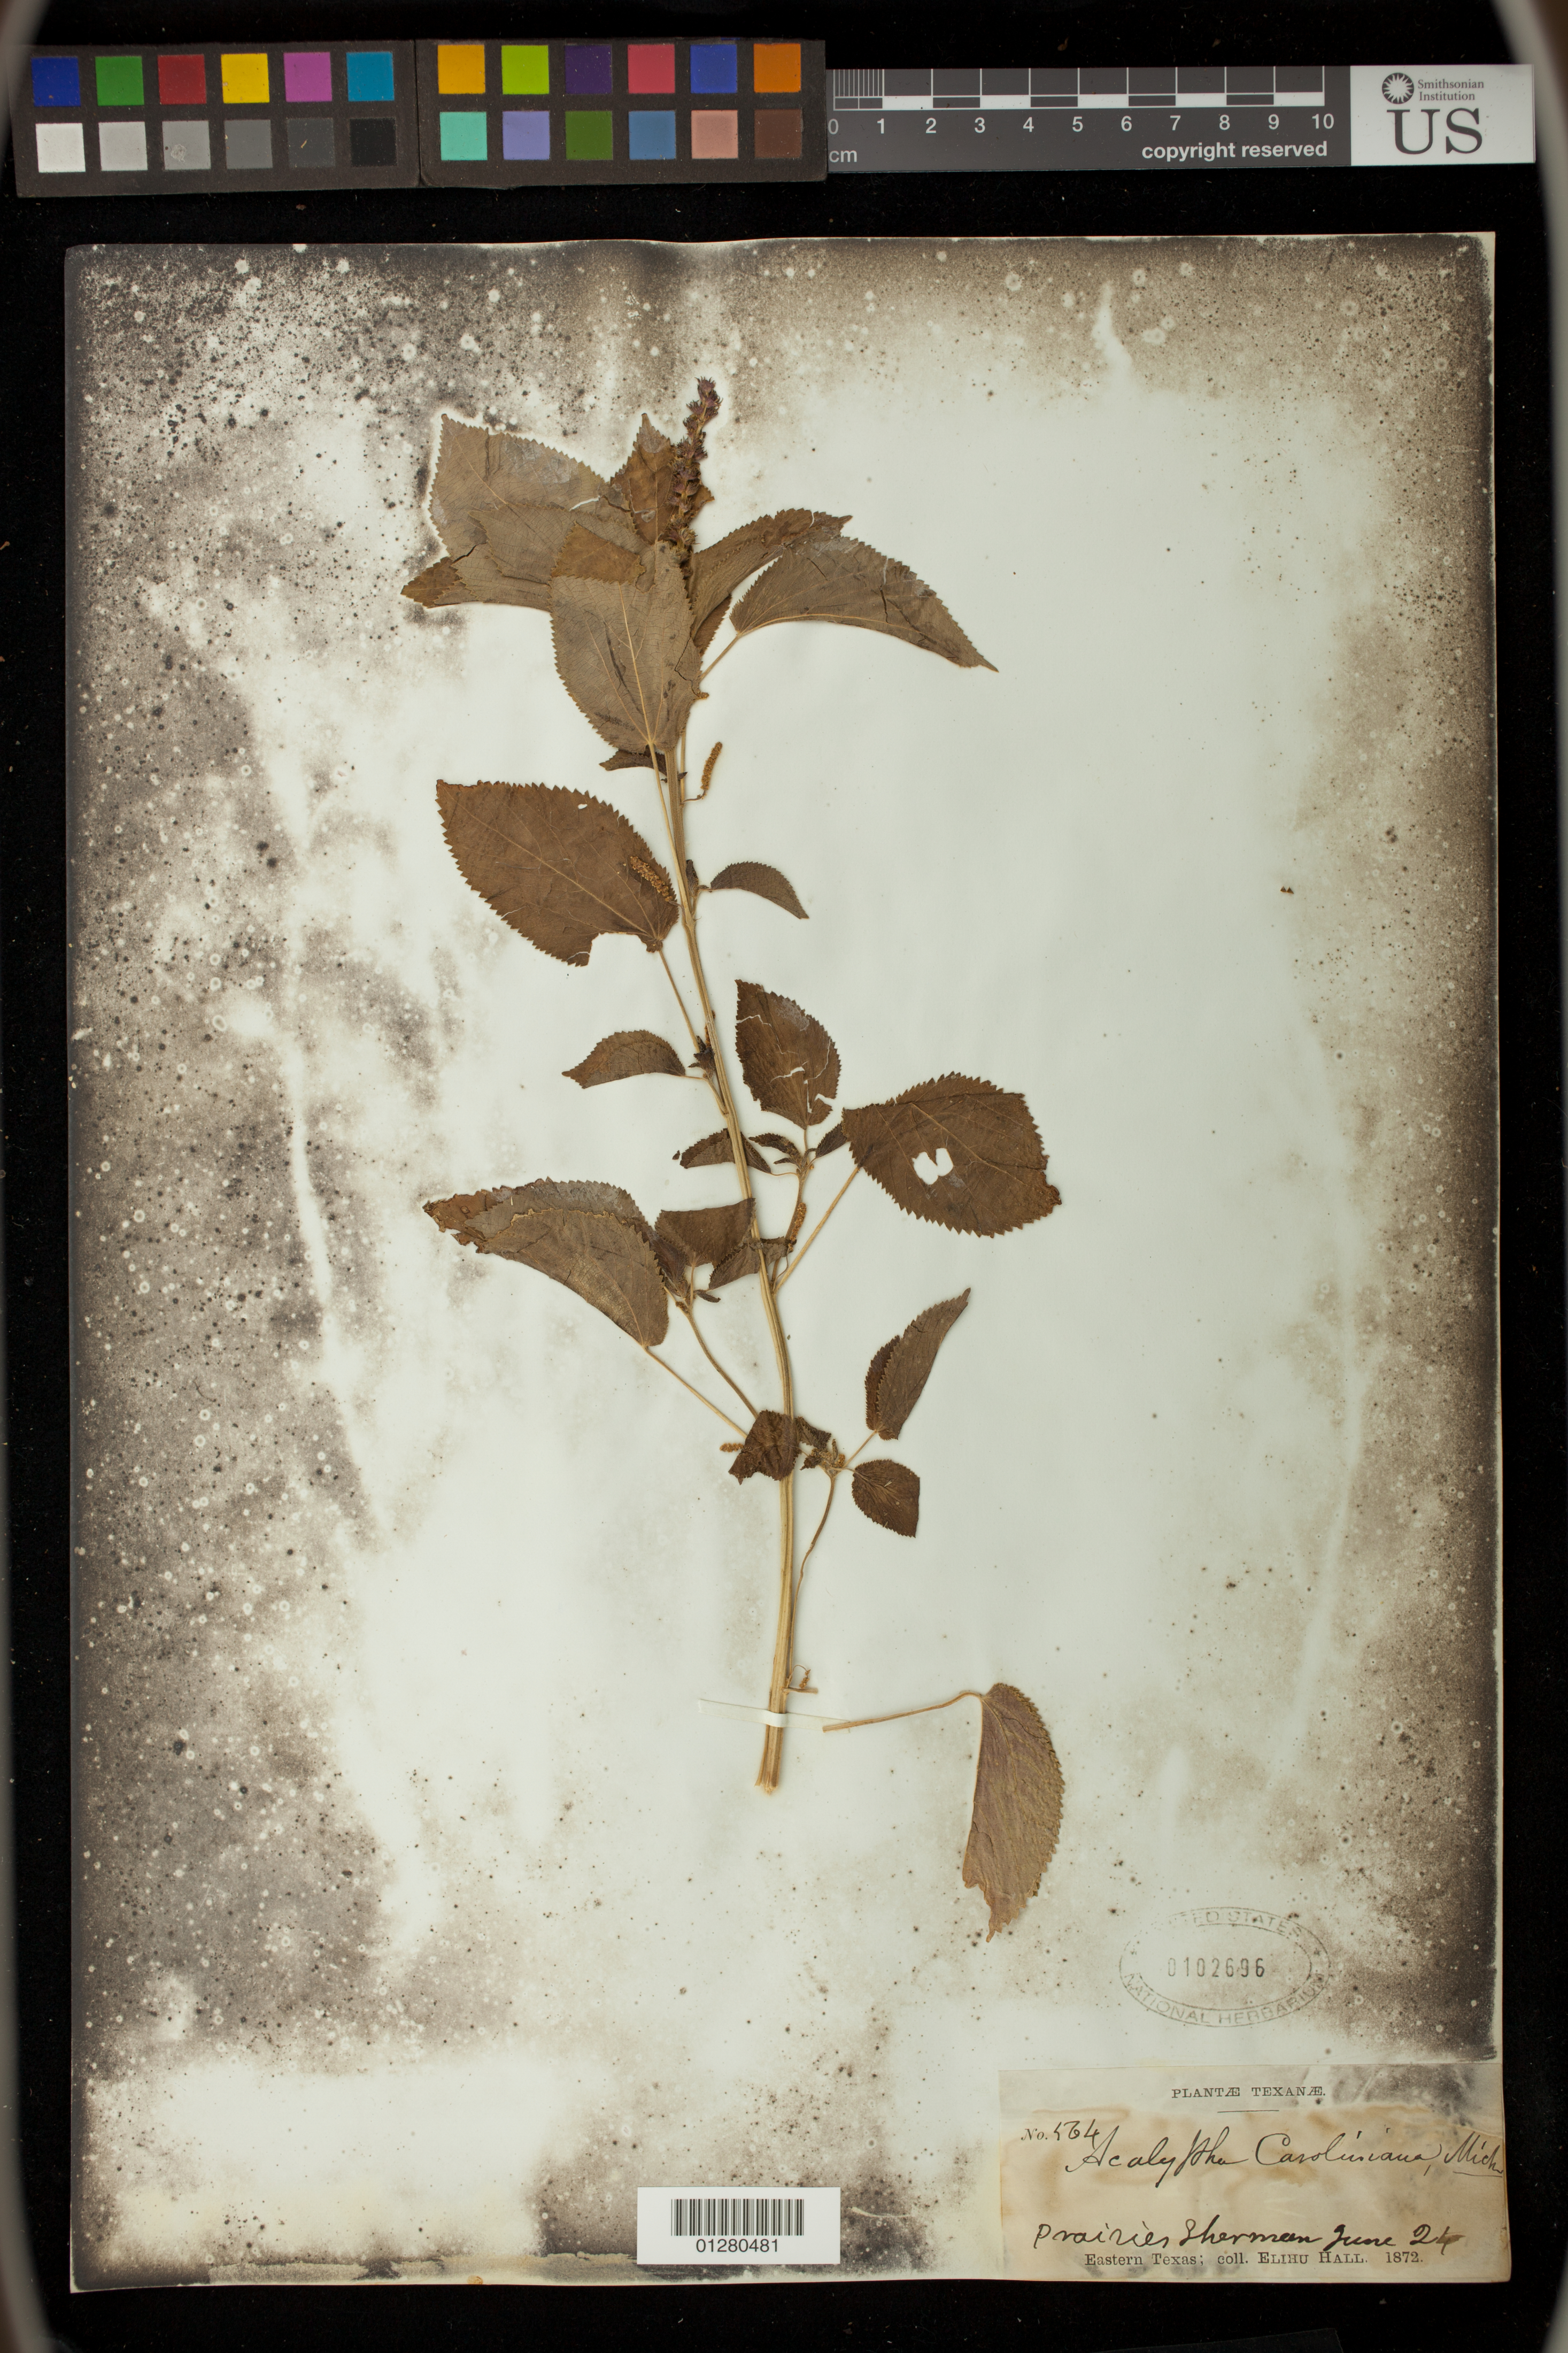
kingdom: Plantae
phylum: Tracheophyta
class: Magnoliopsida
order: Malpighiales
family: Euphorbiaceae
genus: Acalypha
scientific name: Acalypha ostryifolia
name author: Ridd.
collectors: E. Hall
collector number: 564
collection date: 1872-06-24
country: United States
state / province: Texas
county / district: Grayson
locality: Prairies Sherman, Eastern Texas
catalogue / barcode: US 102696